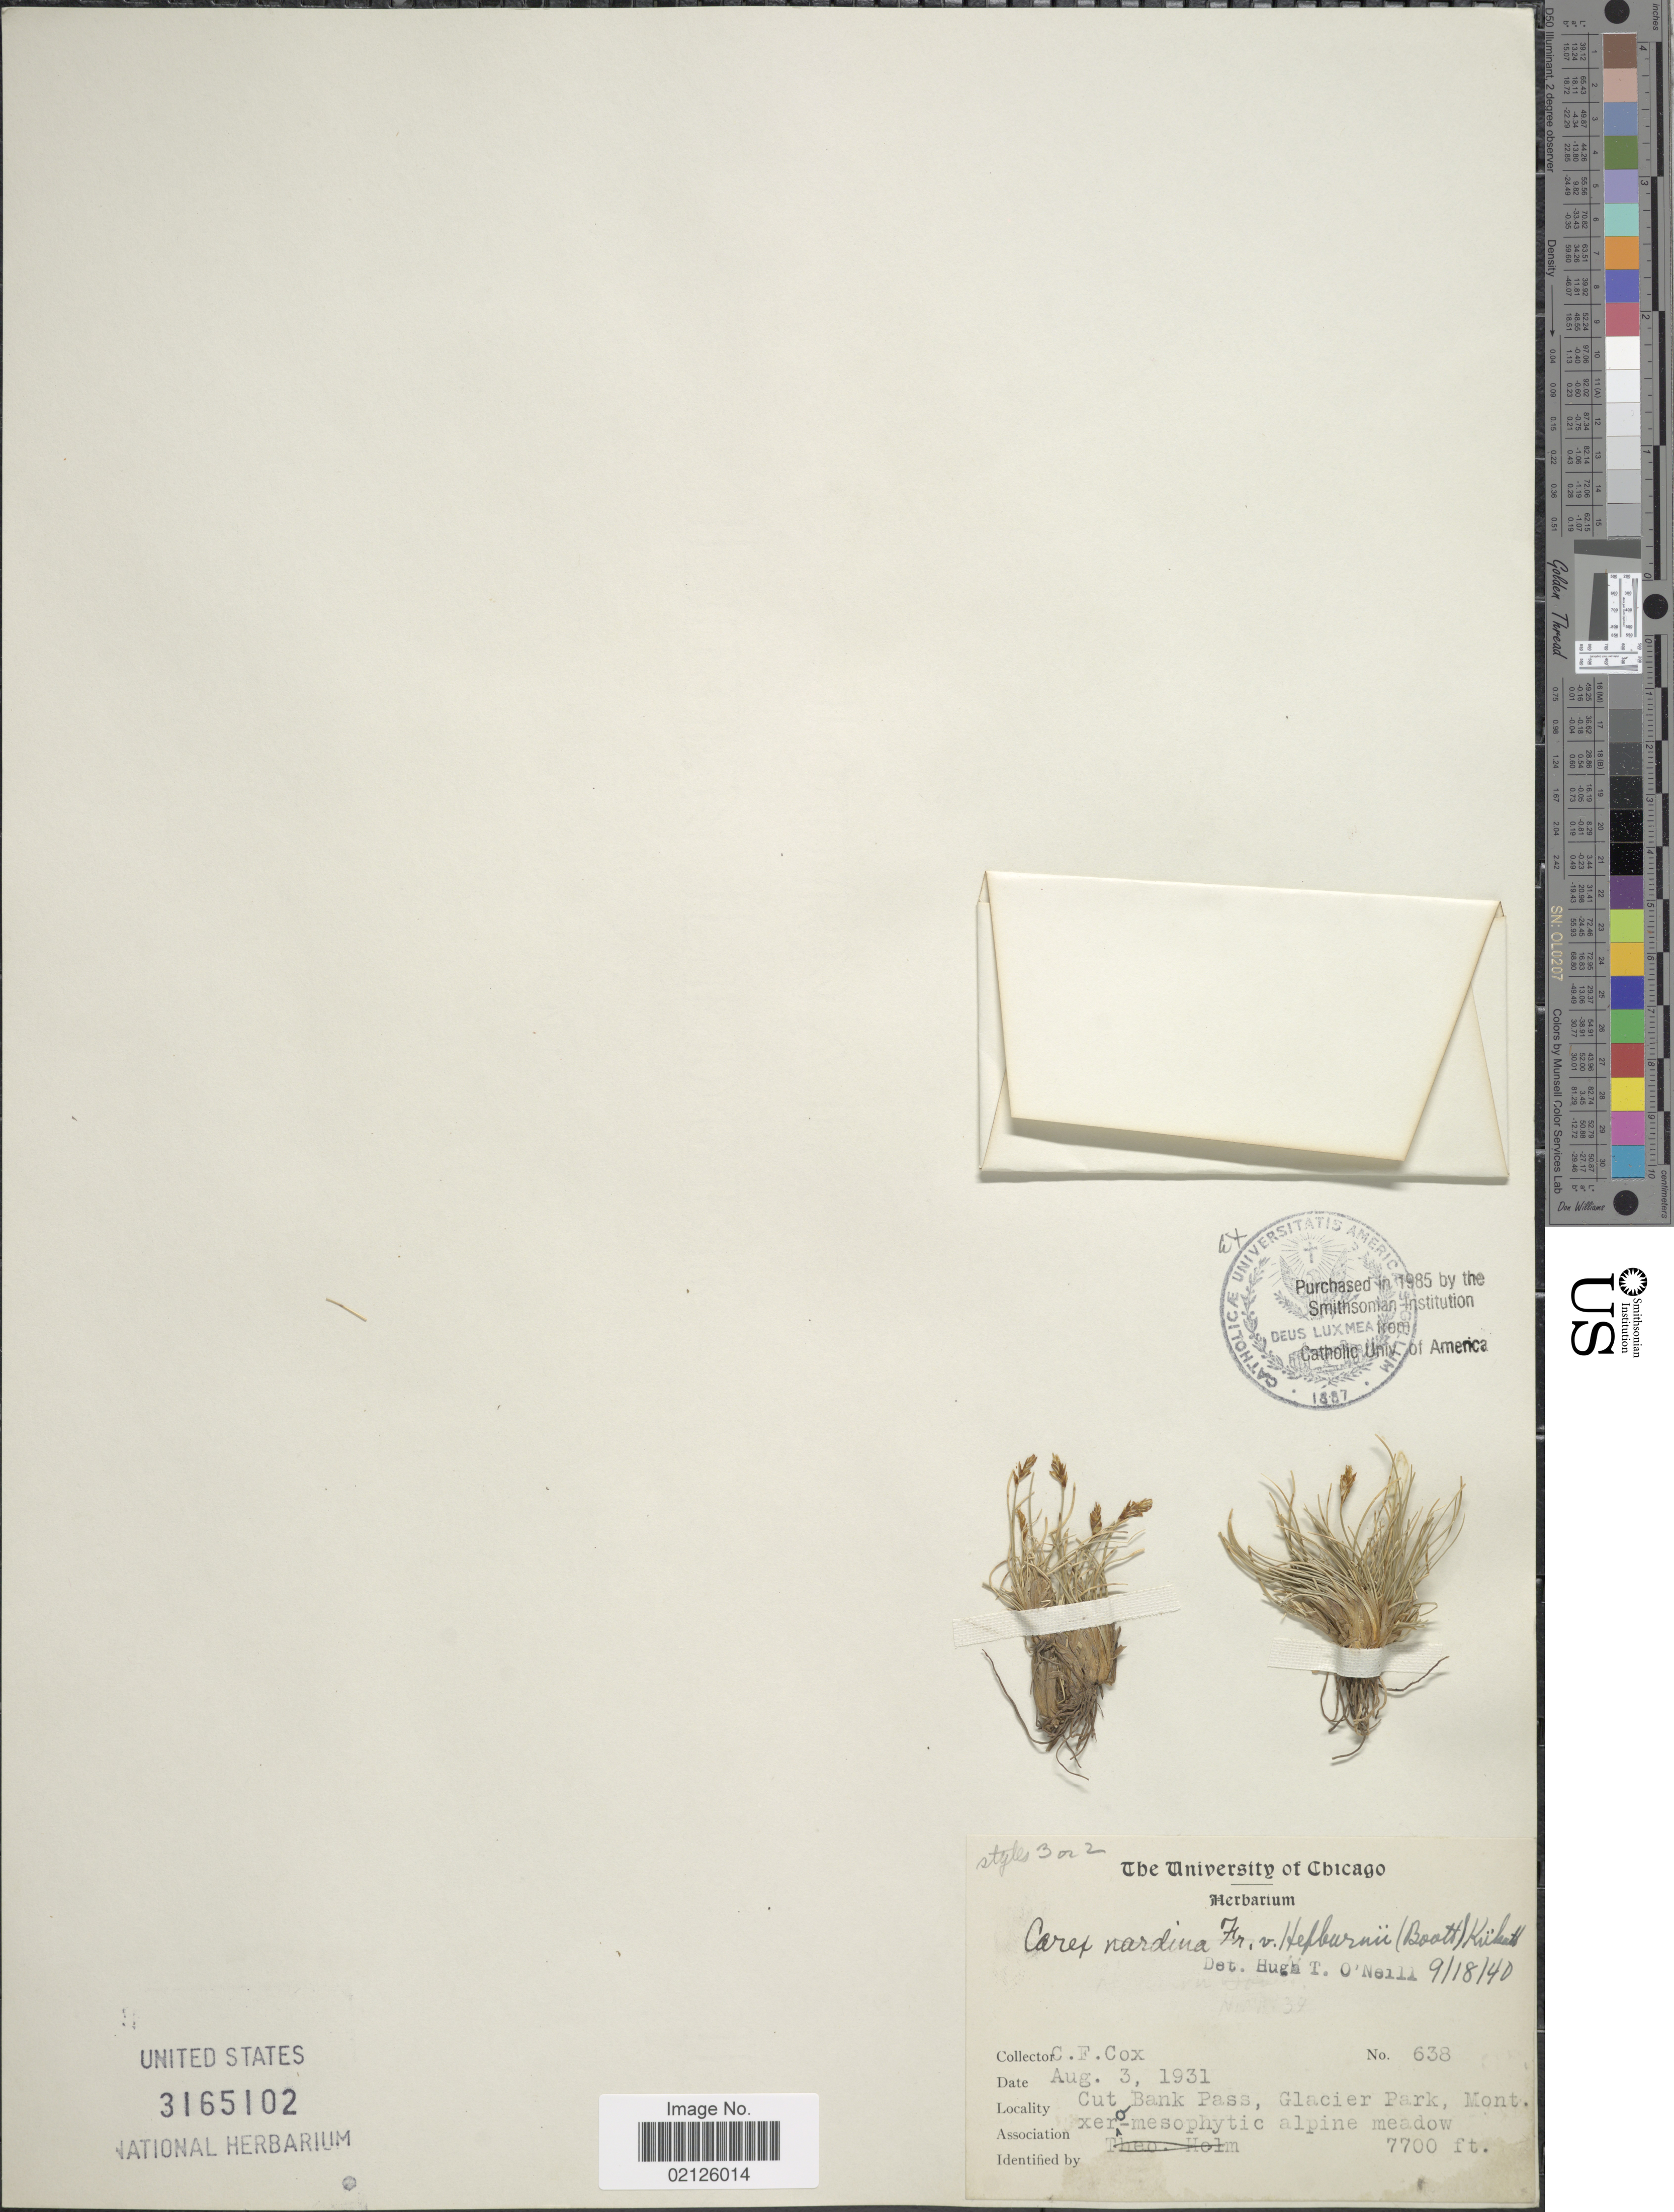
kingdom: Plantae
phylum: Tracheophyta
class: Liliopsida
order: Poales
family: Cyperaceae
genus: Carex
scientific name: Carex nardina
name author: (Hornem.) Fr.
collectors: C. Cox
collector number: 638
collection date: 1931-08-03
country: United States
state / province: Montana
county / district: Glacier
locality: Cut bank Pass, Glacier Park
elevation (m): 2347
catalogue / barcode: US 3165102